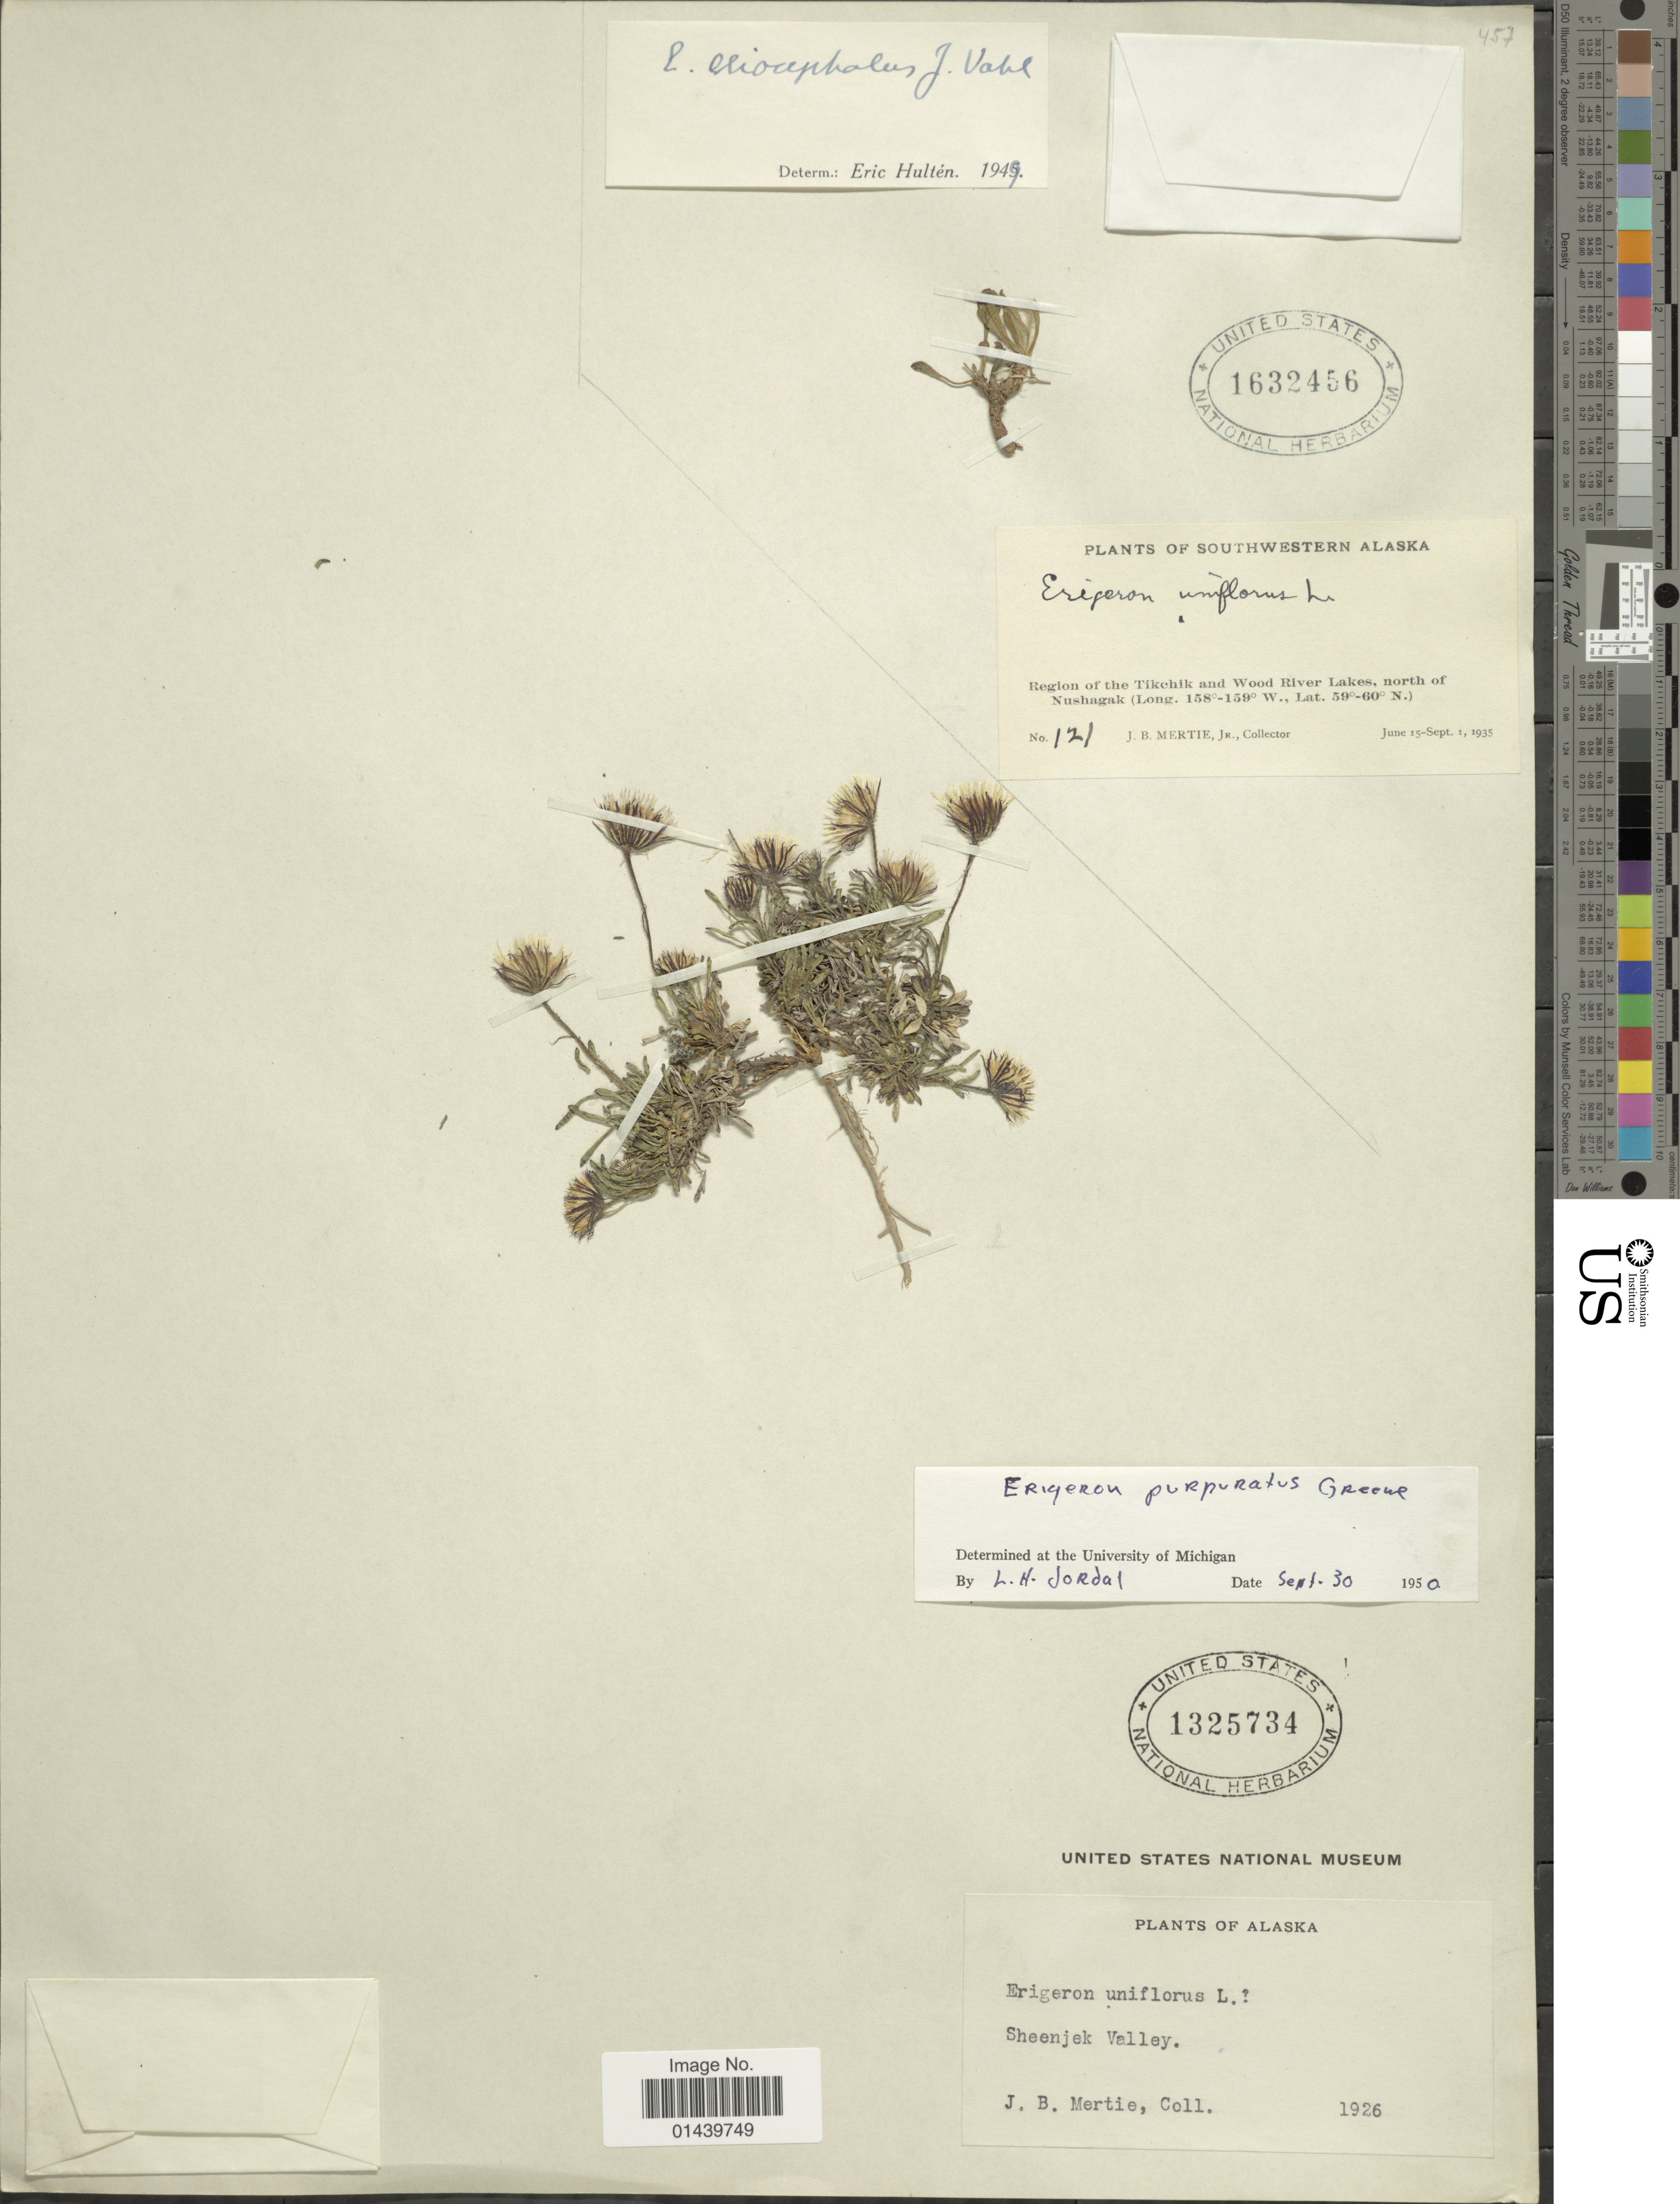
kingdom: Plantae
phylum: Tracheophyta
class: Magnoliopsida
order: Asterales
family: Asteraceae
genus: Erigeron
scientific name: Erigeron purpuratus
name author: Greene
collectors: J. Mertie Jr.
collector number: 121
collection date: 1935-06-15/1935-09-01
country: United States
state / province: Alaska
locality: Southwestern Alaska. Region of the Tikchik and Wood River Lakes, north of Nushagak.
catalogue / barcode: US 1632456-2